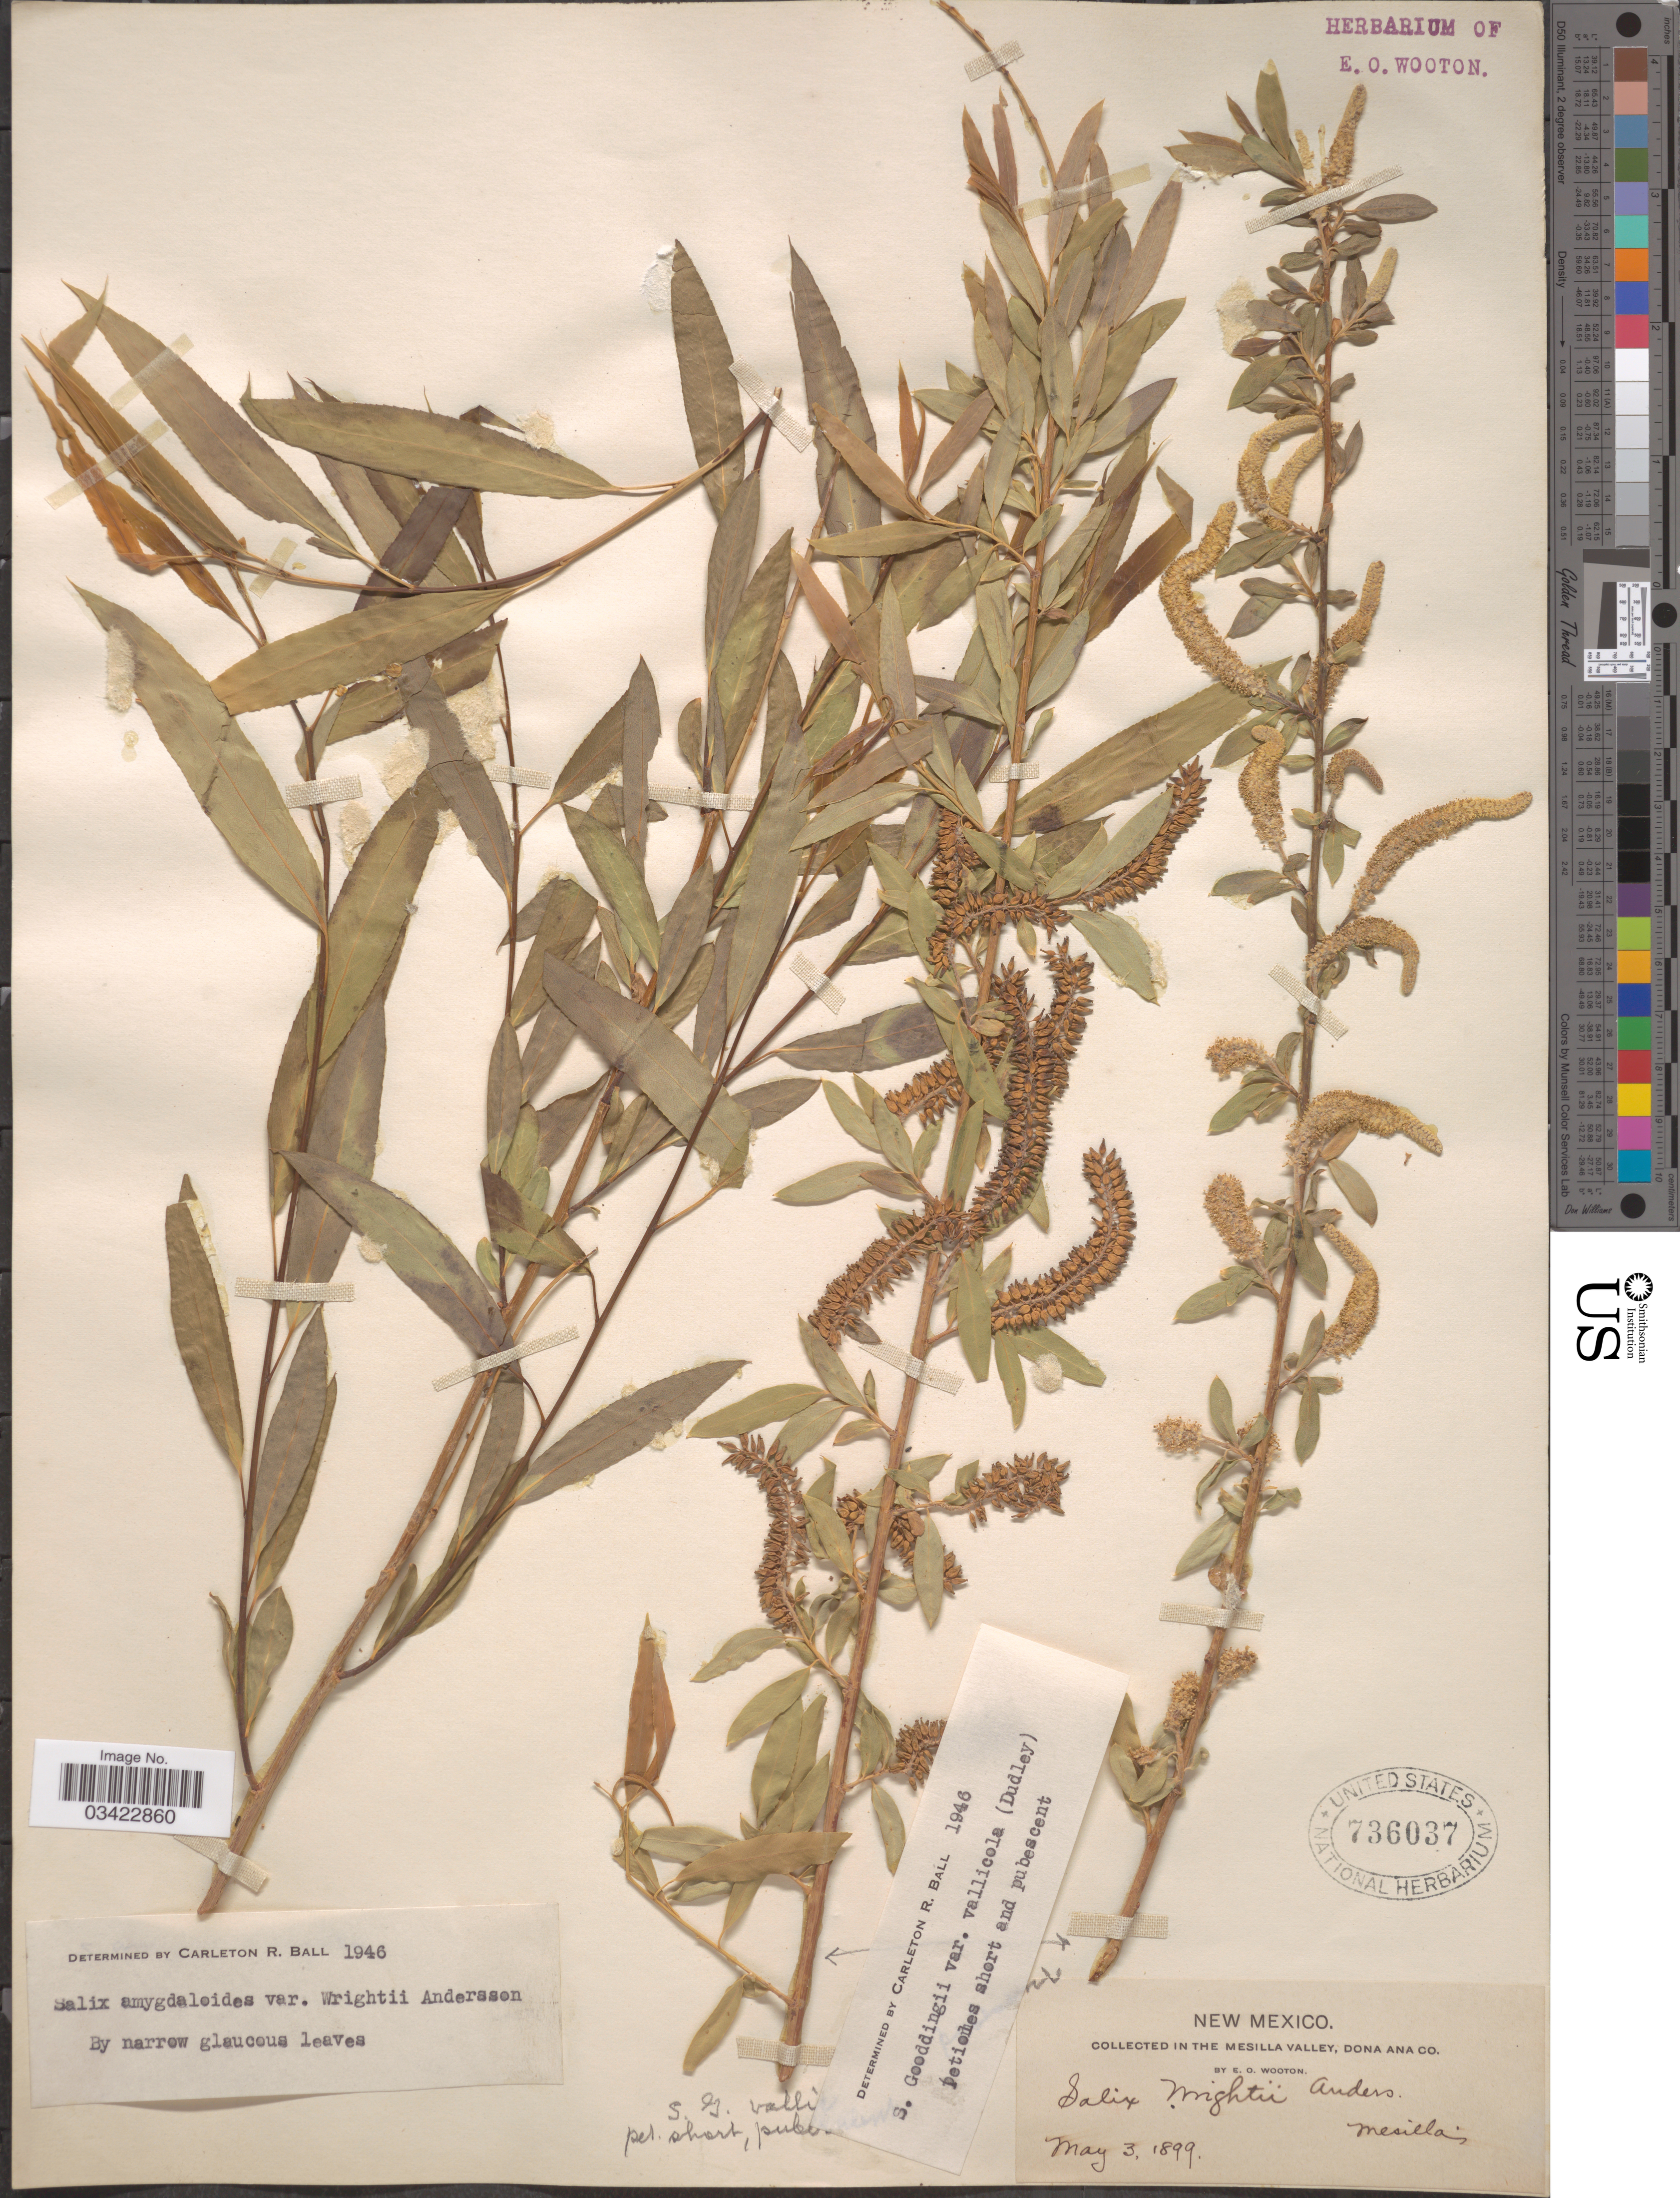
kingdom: Plantae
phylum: Tracheophyta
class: Magnoliopsida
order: Malpighiales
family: Salicaceae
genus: Salix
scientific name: Salix amygdaloides var. wrightii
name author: (Andersson) C.K. Schneid.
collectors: E. O. Wooton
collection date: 1899-05-03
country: United States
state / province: New Mexico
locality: In the Mesilla Valley. Dona Ana Co. Mesilla's.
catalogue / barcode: US 736037